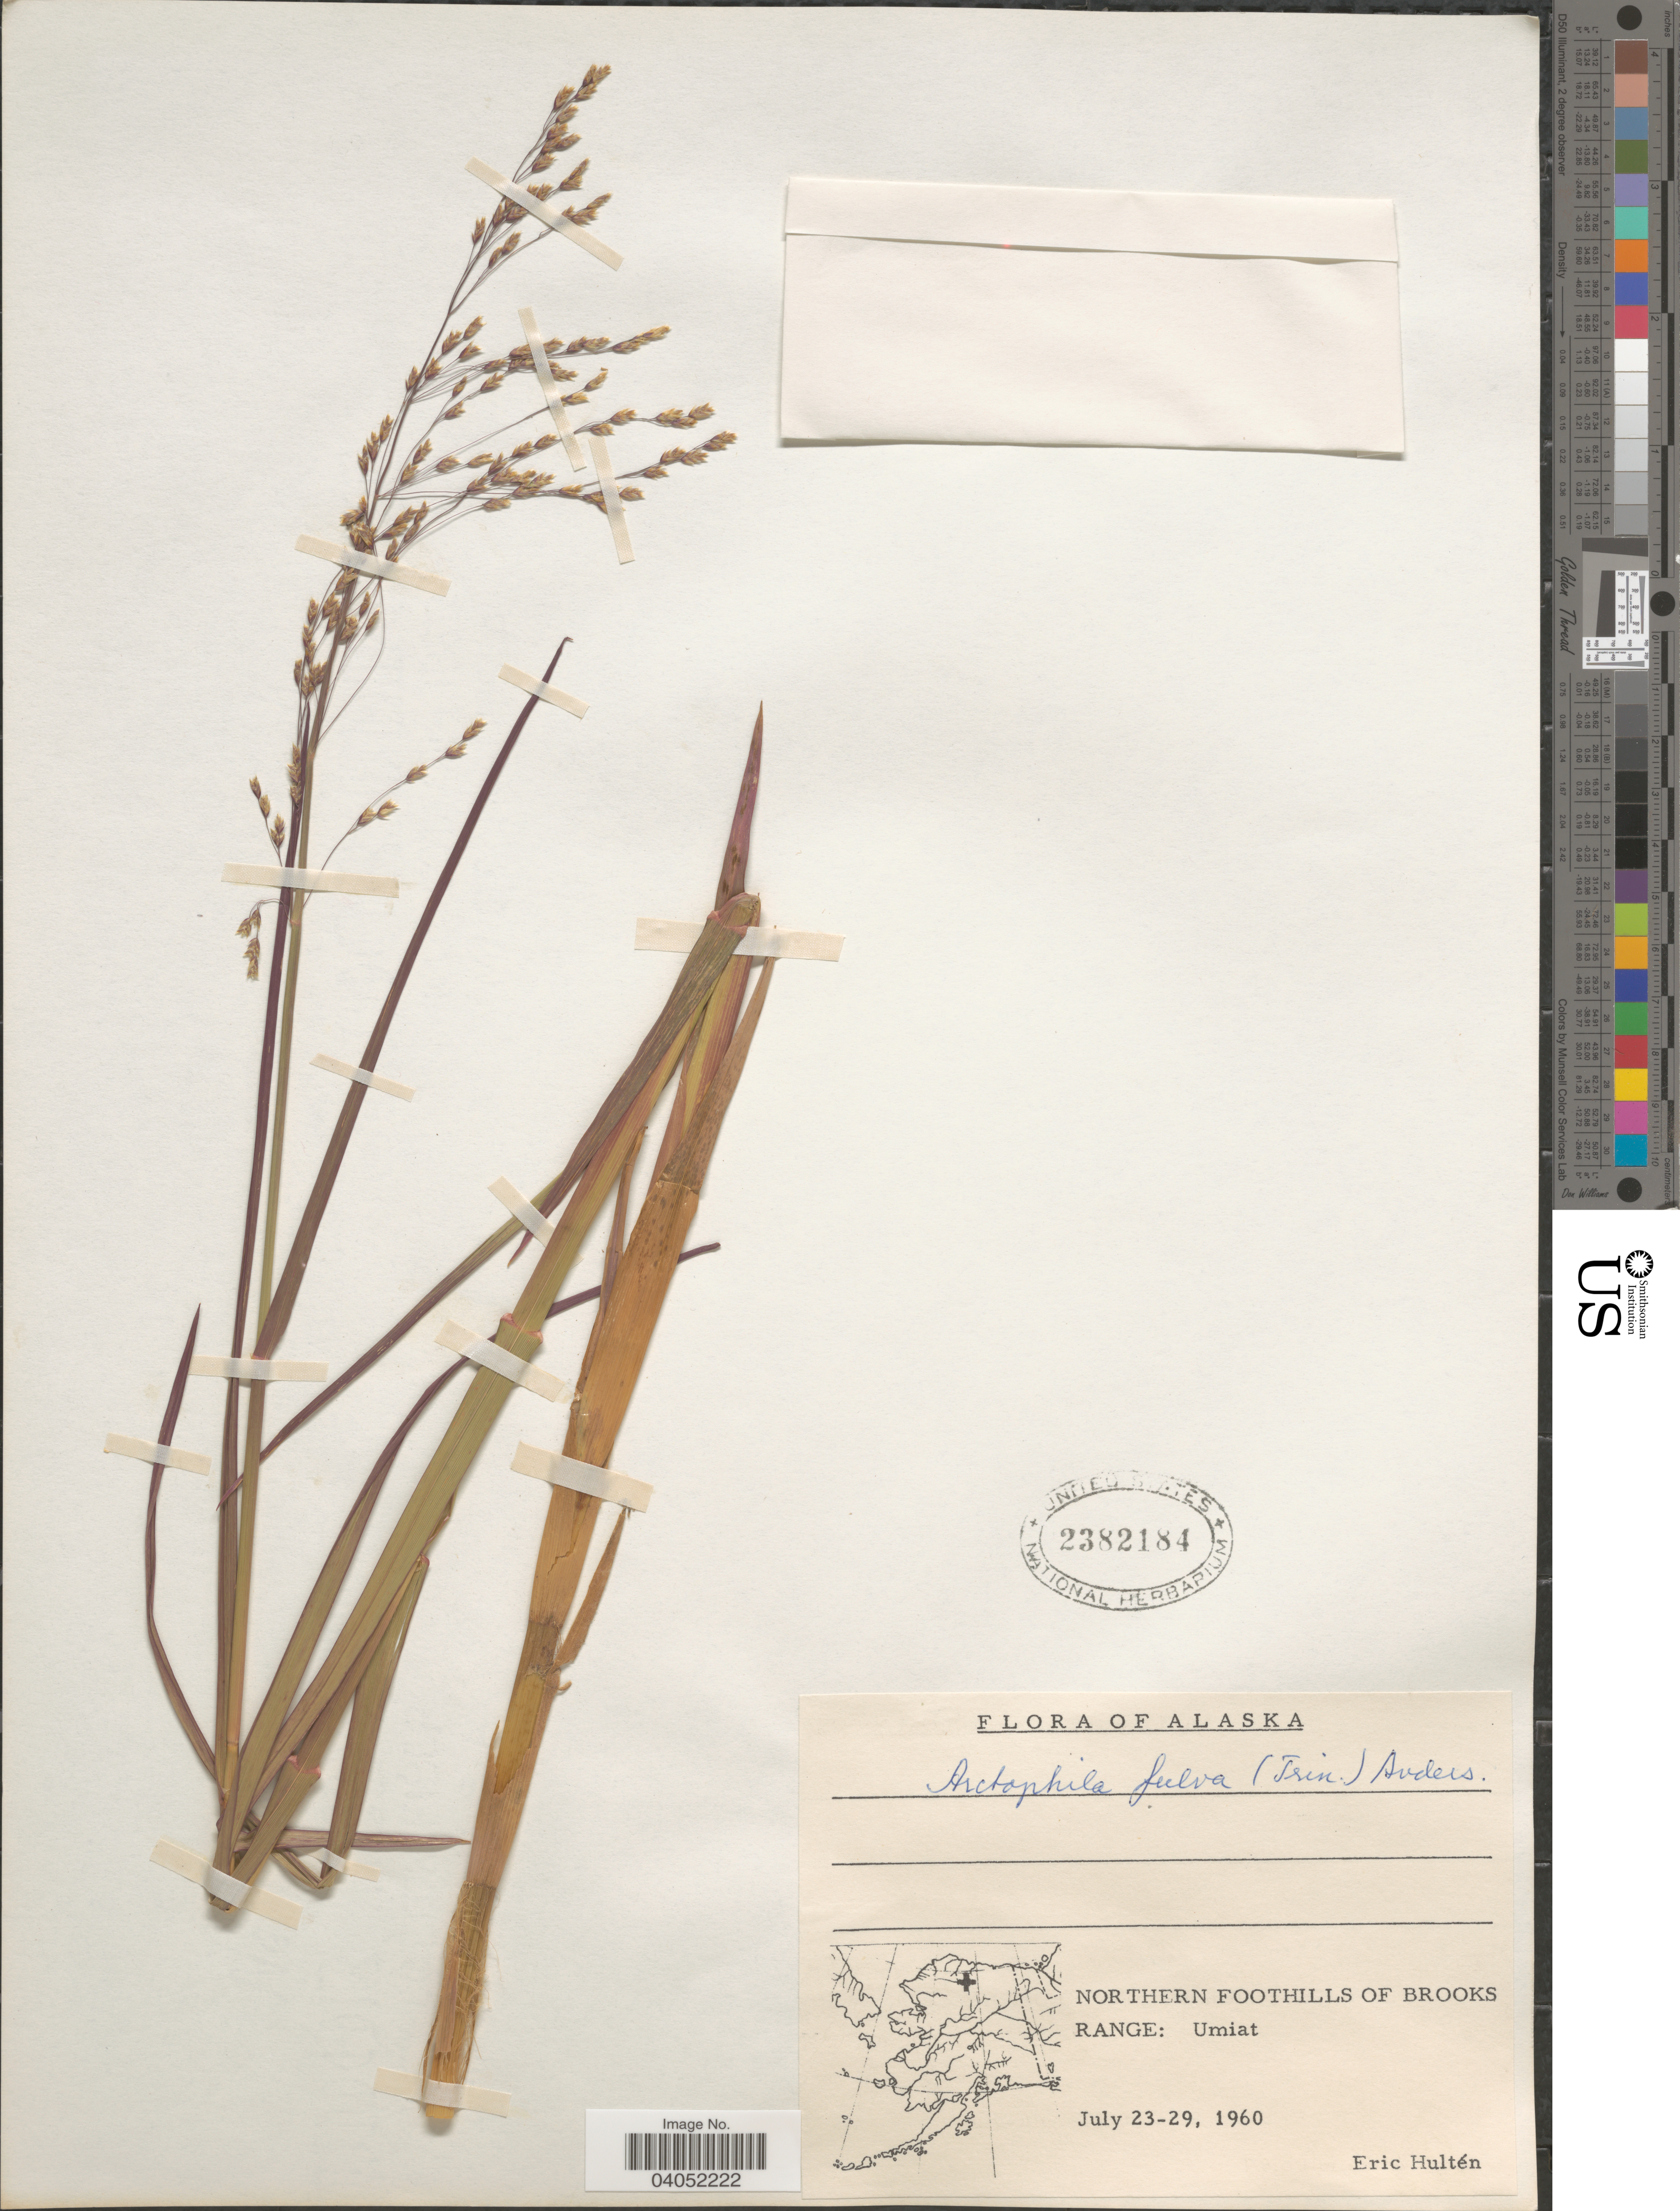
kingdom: Plantae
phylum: Tracheophyta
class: Liliopsida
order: Poales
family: Poaceae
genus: Arctophila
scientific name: Arctophila fulva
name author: (Trin.) Andersson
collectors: E. G. Hultén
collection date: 1960-07-23/1960-07-29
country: United States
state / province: Alaska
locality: Northern Foothills of Brooks Range: Umiat.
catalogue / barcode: US 2382184